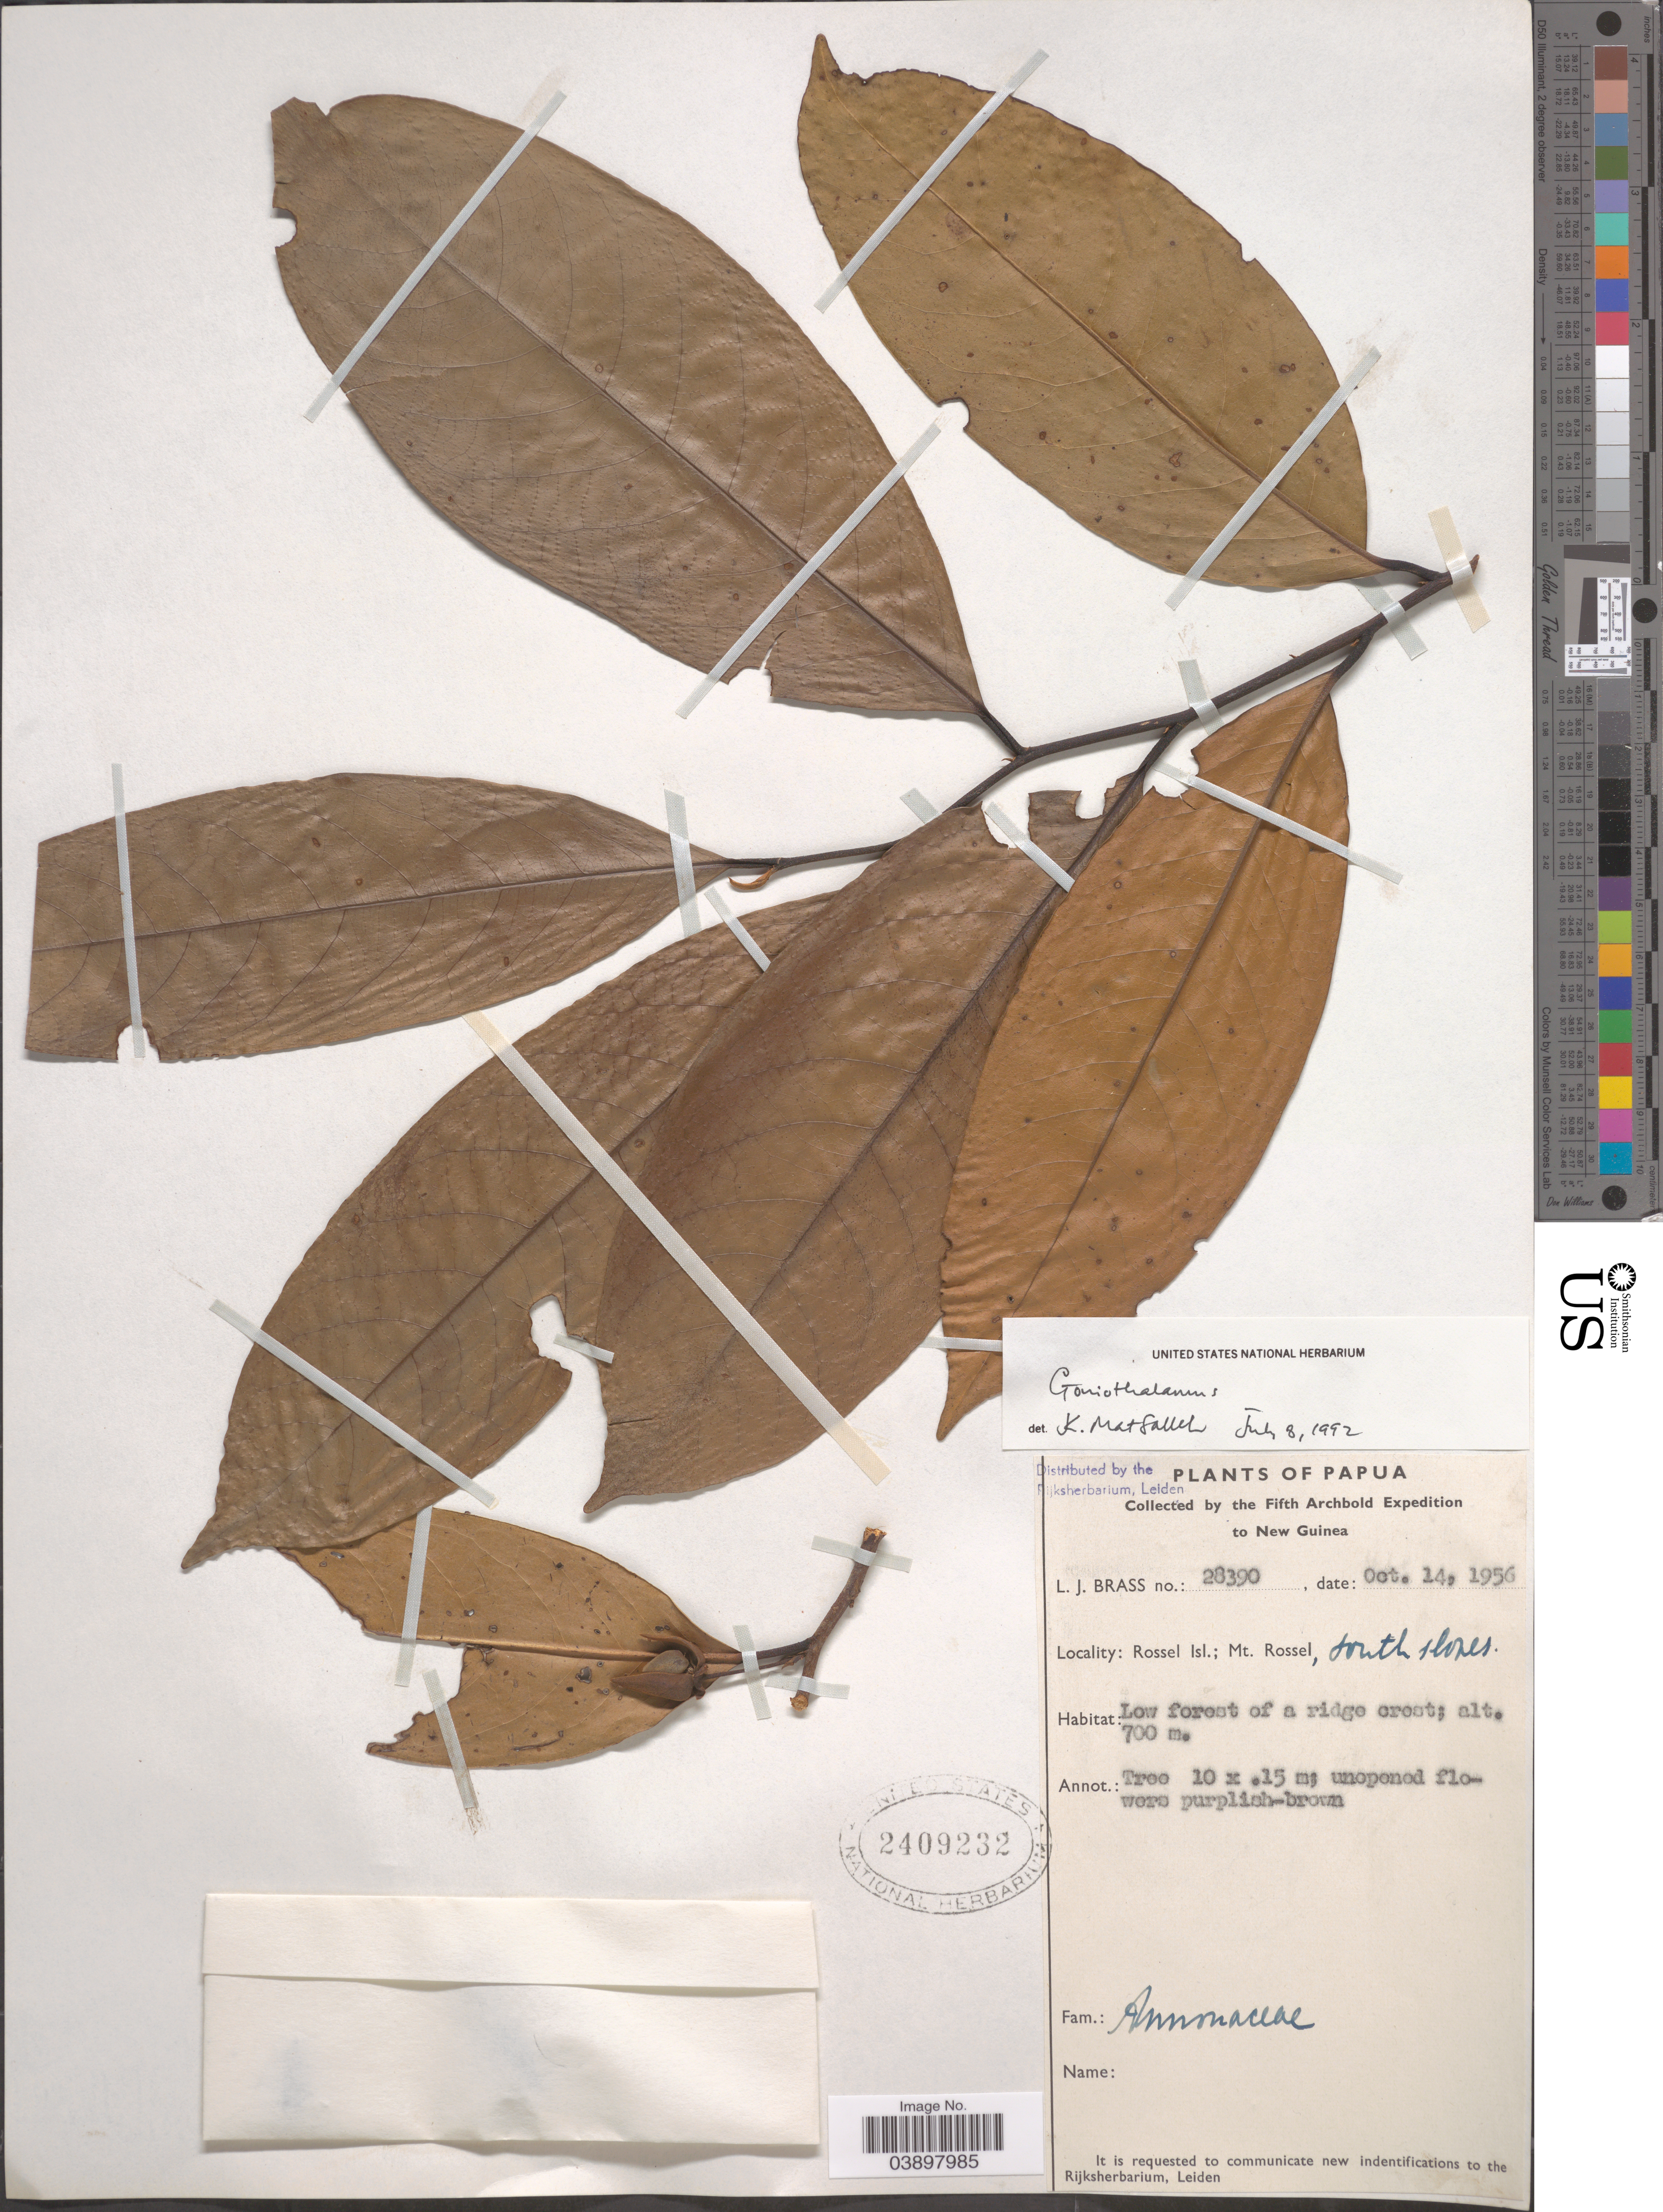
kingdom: Plantae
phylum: Tracheophyta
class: Magnoliopsida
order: Magnoliales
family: Annonaceae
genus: Goniothalamus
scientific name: Goniothalamus sp.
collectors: L. J. Brass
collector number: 28390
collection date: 1956-10-14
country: Papua New Guinea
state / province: Milne Bay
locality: New Guinea. Rossel Isl.; Mt. Rossel, south slopes. Low forest of a ridge crest.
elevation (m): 700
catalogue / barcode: US 2409232